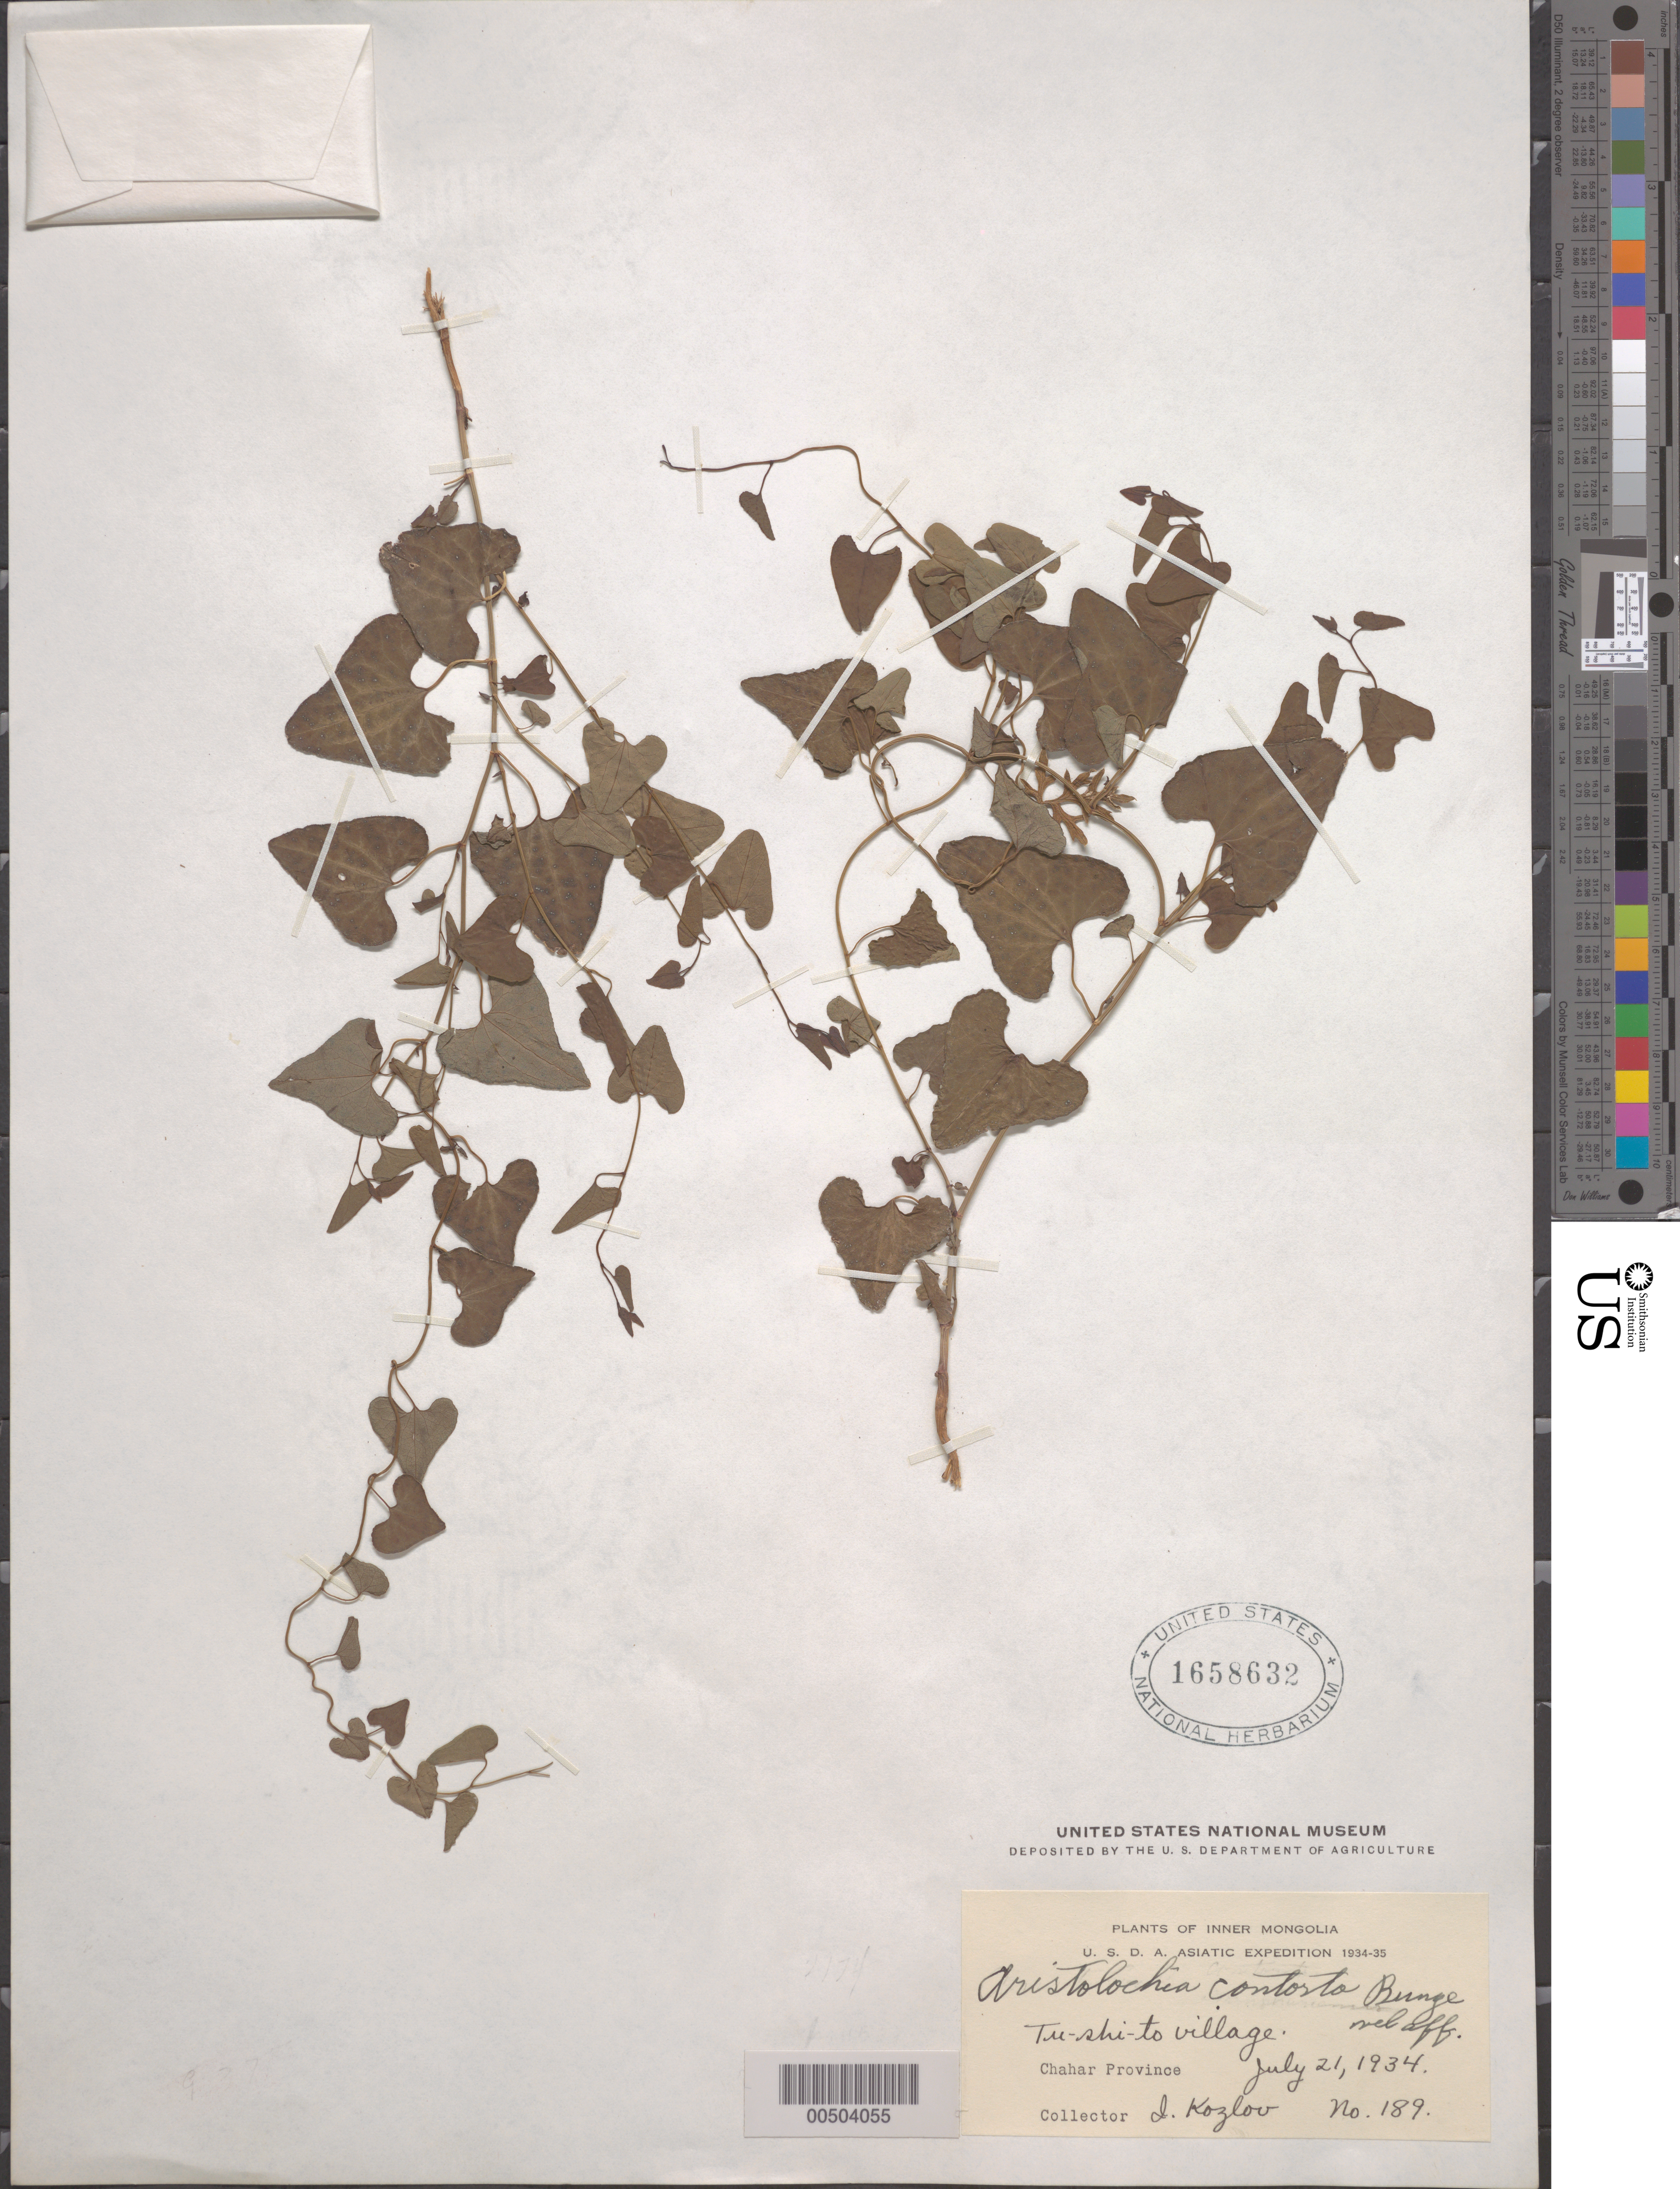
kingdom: Plantae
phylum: Tracheophyta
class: Magnoliopsida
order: Piperales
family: Aristolochiaceae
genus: Aristolochia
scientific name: Aristolochia contorta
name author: Bunge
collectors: D. Kozlou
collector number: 189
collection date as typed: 21 Jul 1934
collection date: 1934-07-21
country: China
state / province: Nei Monggol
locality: Tu-shi-to village, Chahar Prov.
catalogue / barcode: US 1658632